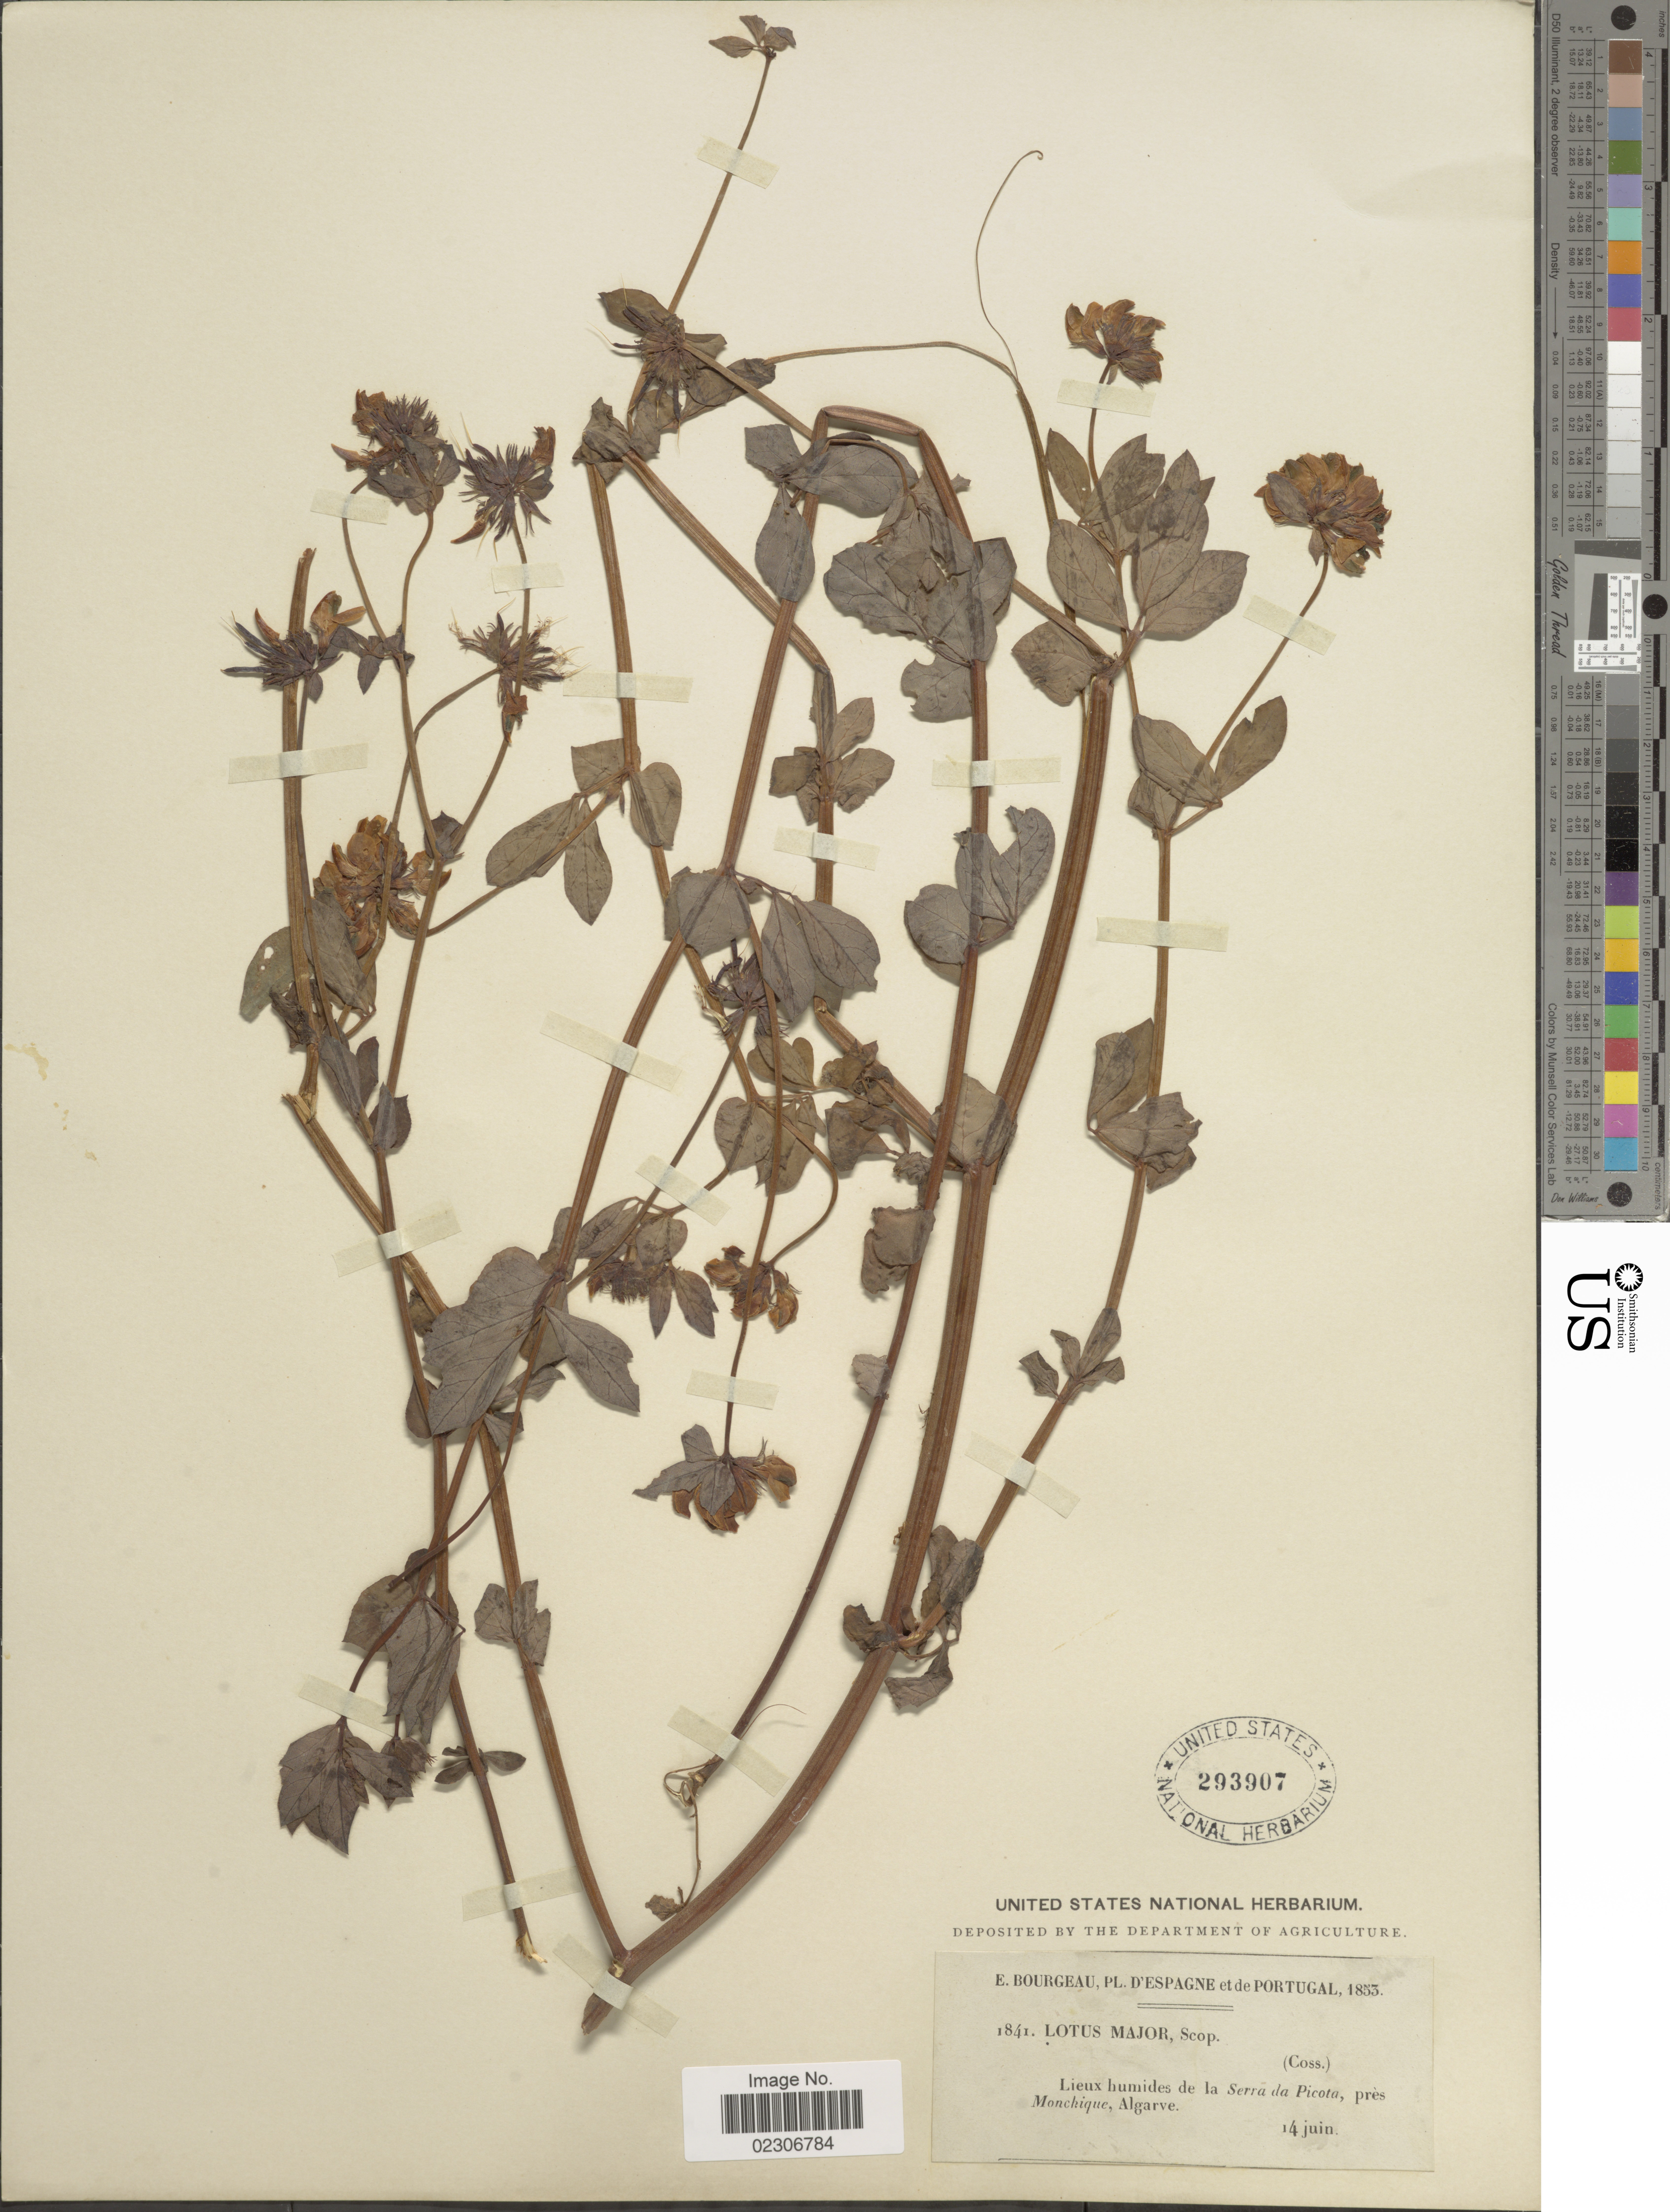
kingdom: Plantae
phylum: Tracheophyta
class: Magnoliopsida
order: Fabales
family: Fabaceae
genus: Lotus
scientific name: Lotus major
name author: Sm.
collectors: E. Bourgeau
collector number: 1841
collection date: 1853-06-14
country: Portugal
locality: D'Espgane et de Portugal. Lieux humides de la Serra da Picota, pres Monchique, Algarve.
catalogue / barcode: US 293907